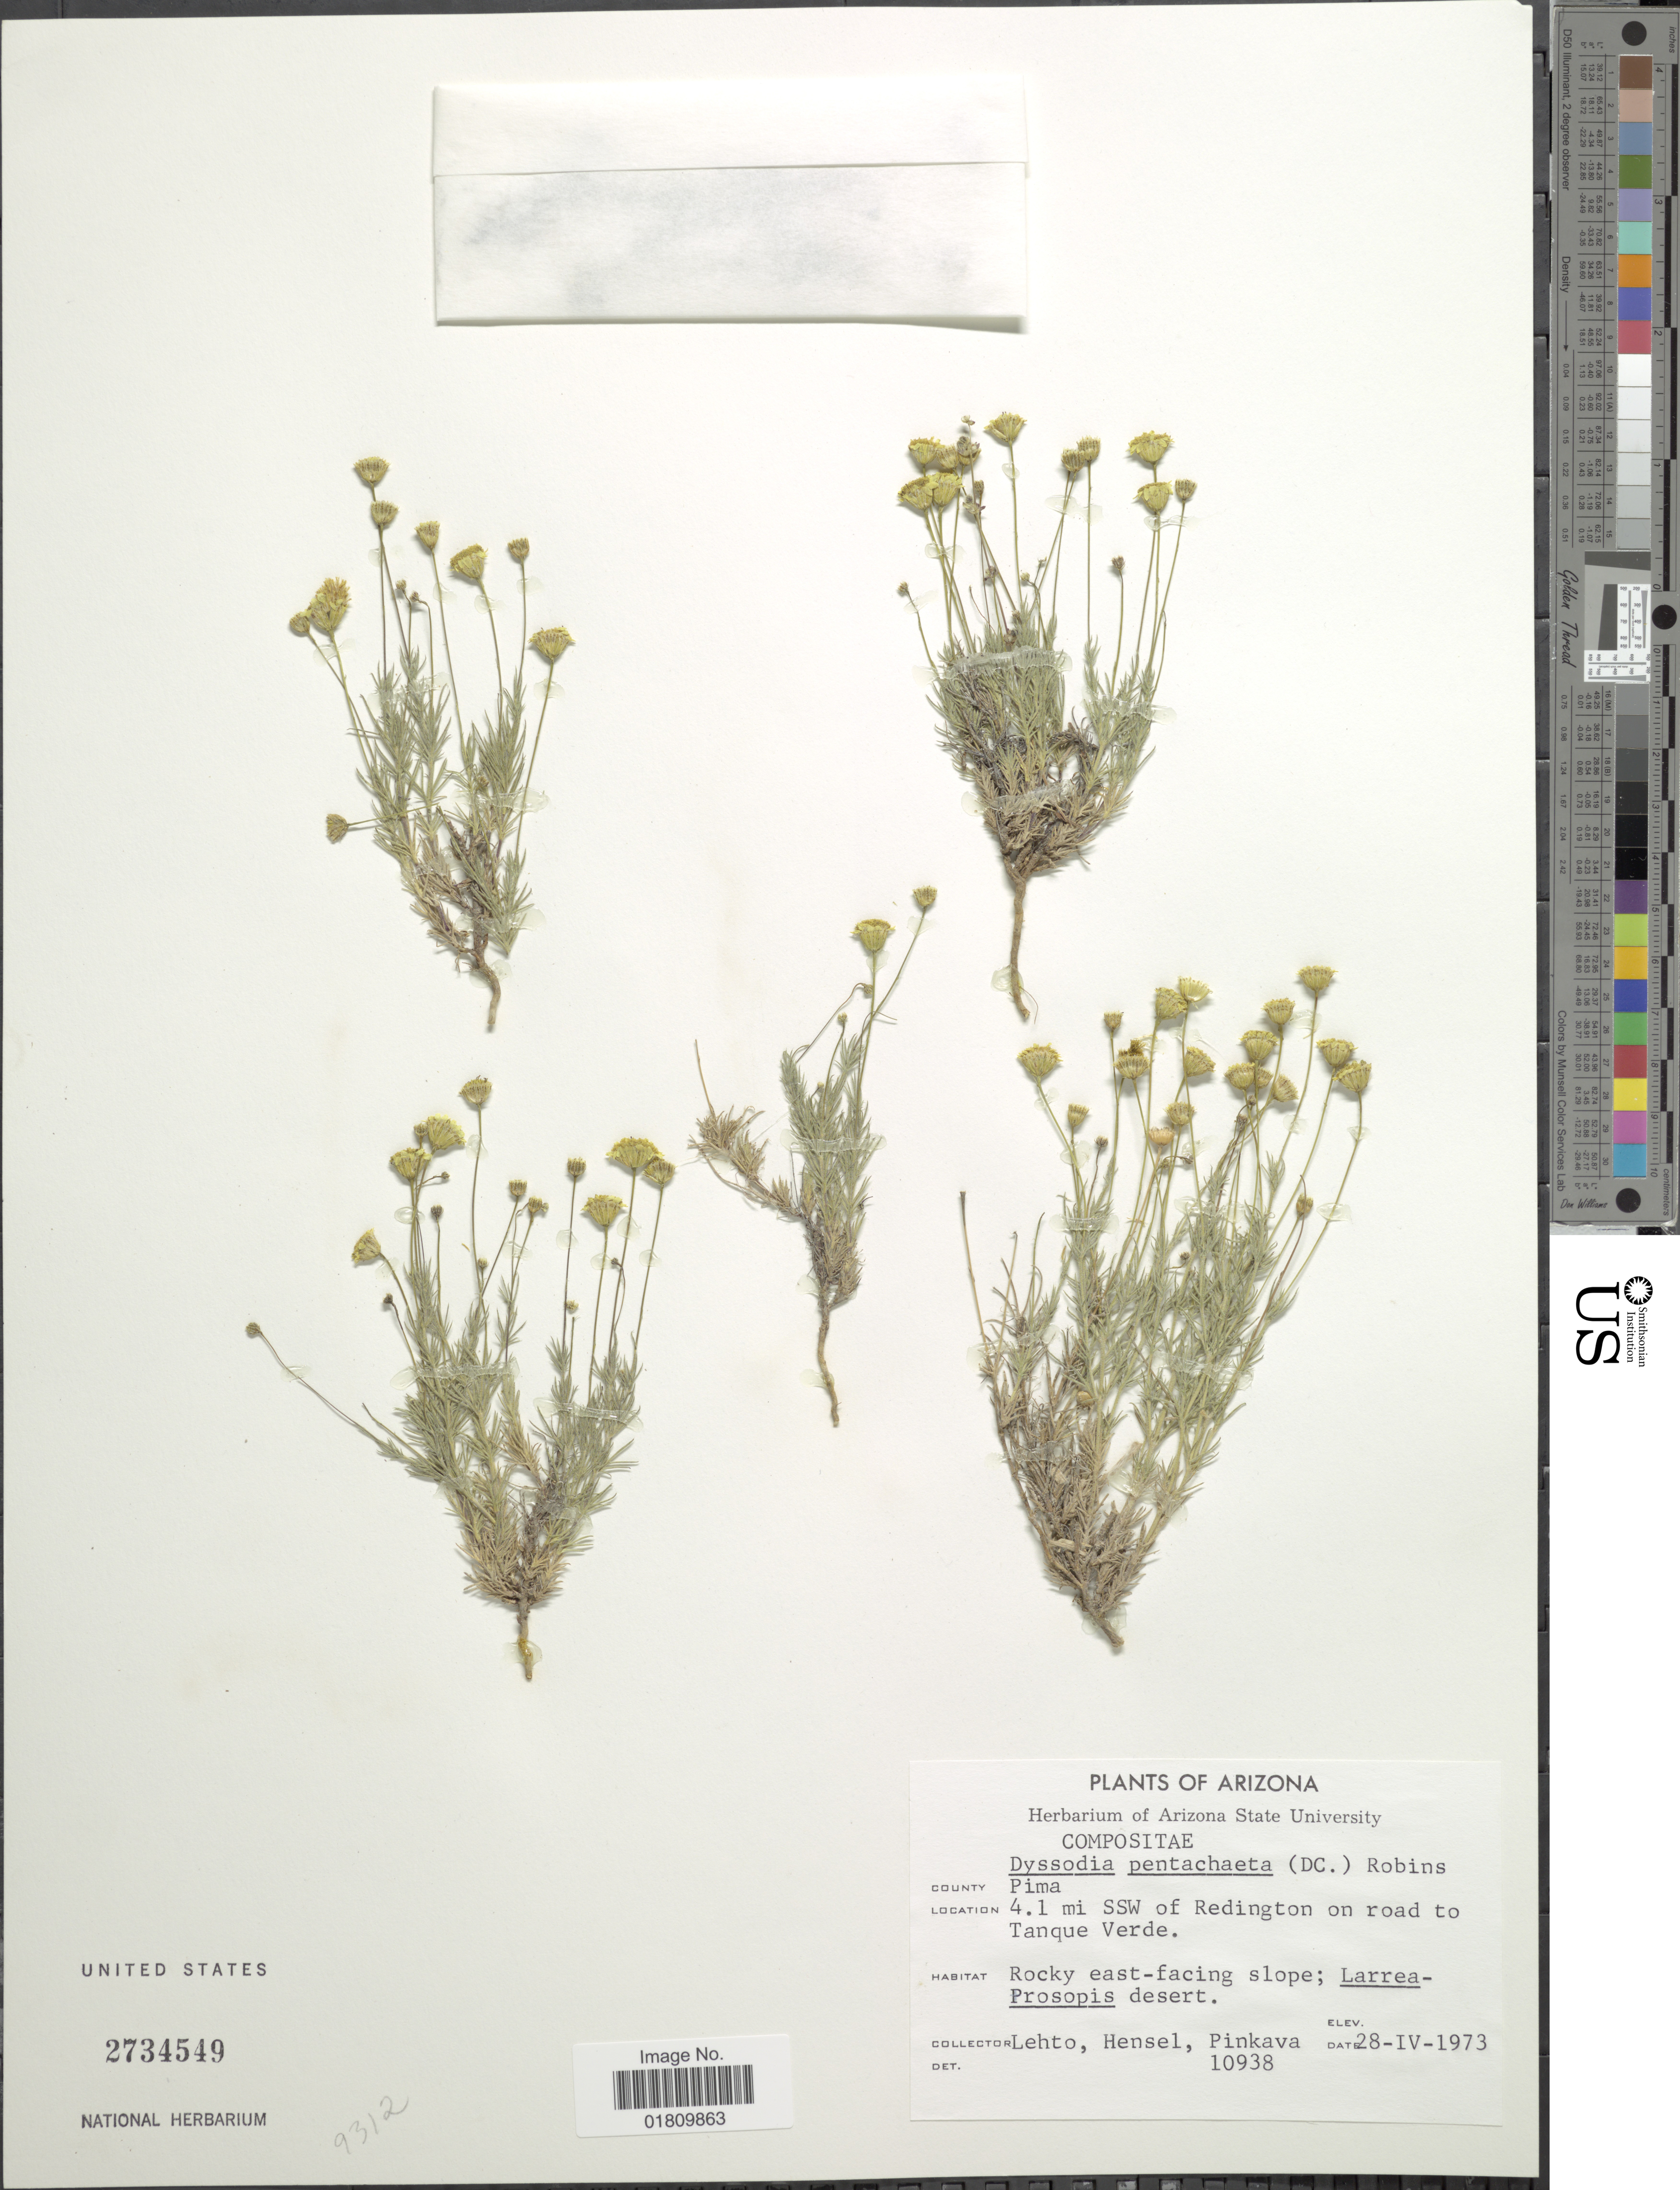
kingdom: Plantae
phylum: Tracheophyta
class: Magnoliopsida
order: Asterales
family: Asteraceae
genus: Thymophylla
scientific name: Thymophylla pentachaeta var. belenidium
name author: (DC.) Strother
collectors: -. Lehto, -. Hensel & -. Pinkava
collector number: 10938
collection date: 1973-04-28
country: United States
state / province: Arizona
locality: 4.1 mi SSW of Redington on road to Tanque Verde, rocky east-facing slope; Larrea-Prosopis desert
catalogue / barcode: US 2734549